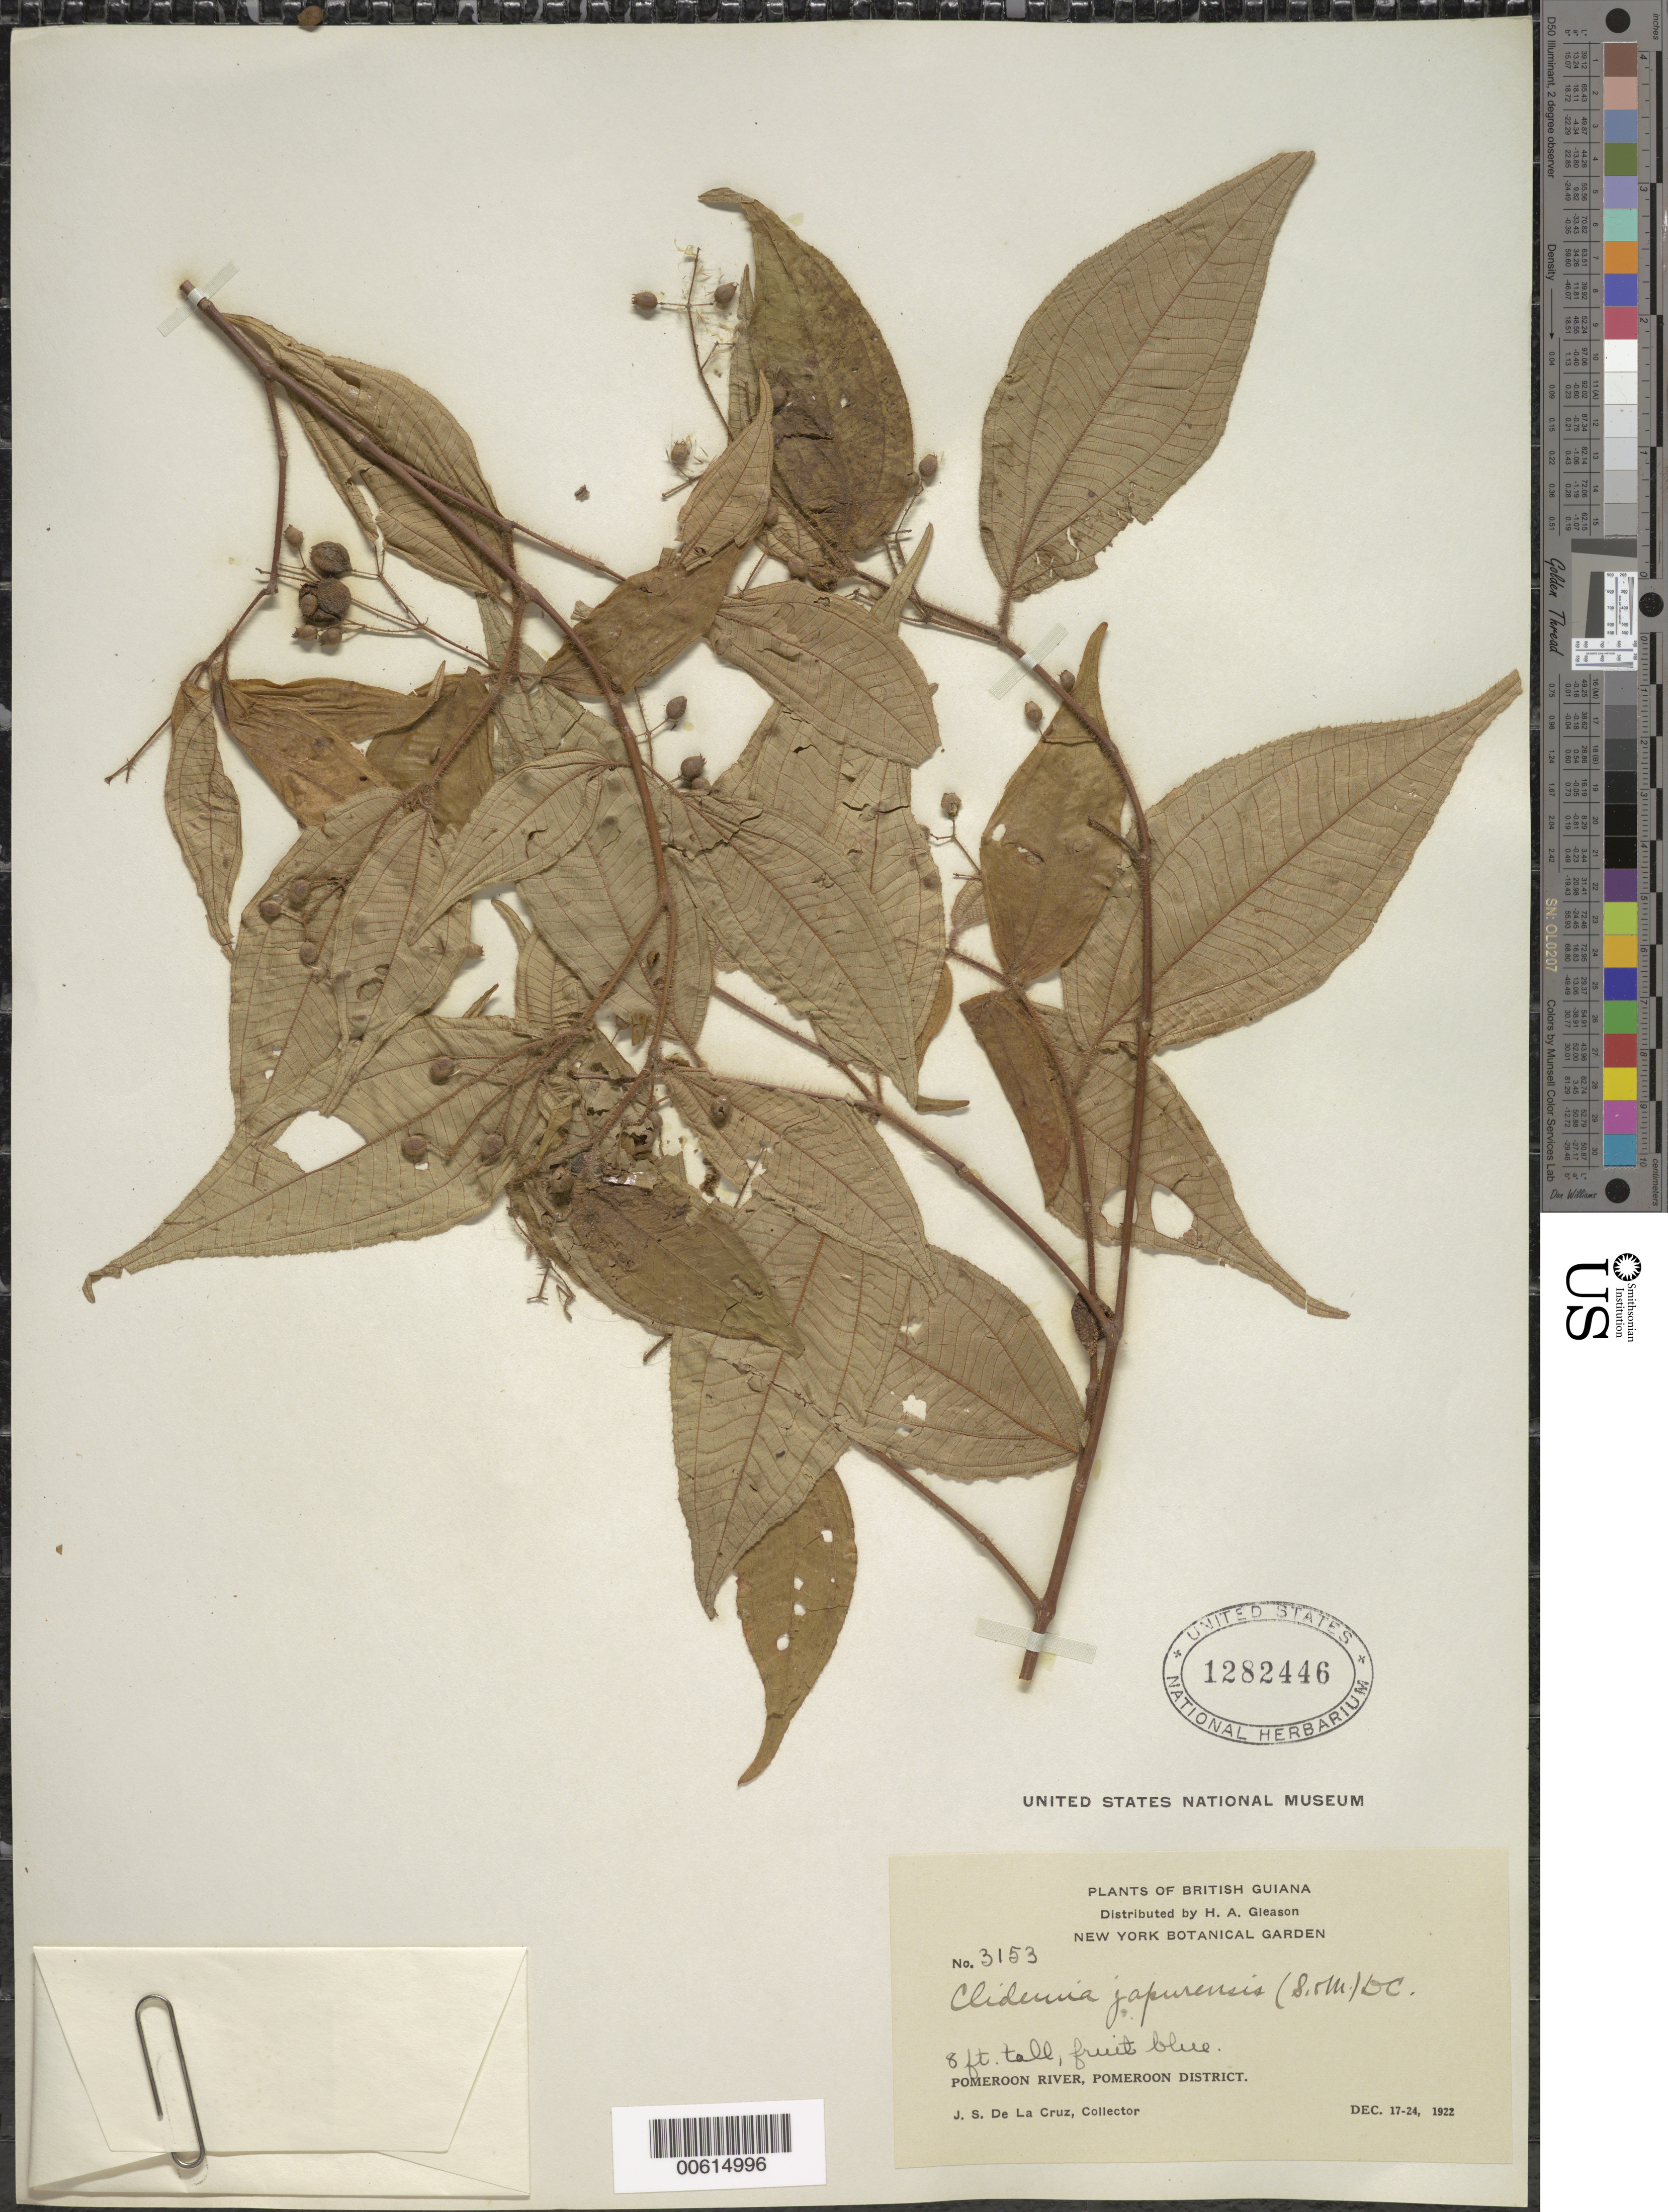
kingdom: Plantae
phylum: Tracheophyta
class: Magnoliopsida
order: Myrtales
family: Melastomataceae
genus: Clidemia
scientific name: Clidemia japurensis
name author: DC.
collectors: J. S. de la Cruz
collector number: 3153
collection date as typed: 17-Dec-22 to 24-Dec-22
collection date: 1922-12-17/1922-12-24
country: Guyana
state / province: Pomeroon-Supenaam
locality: Pomeroon R.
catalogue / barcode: US 1282446